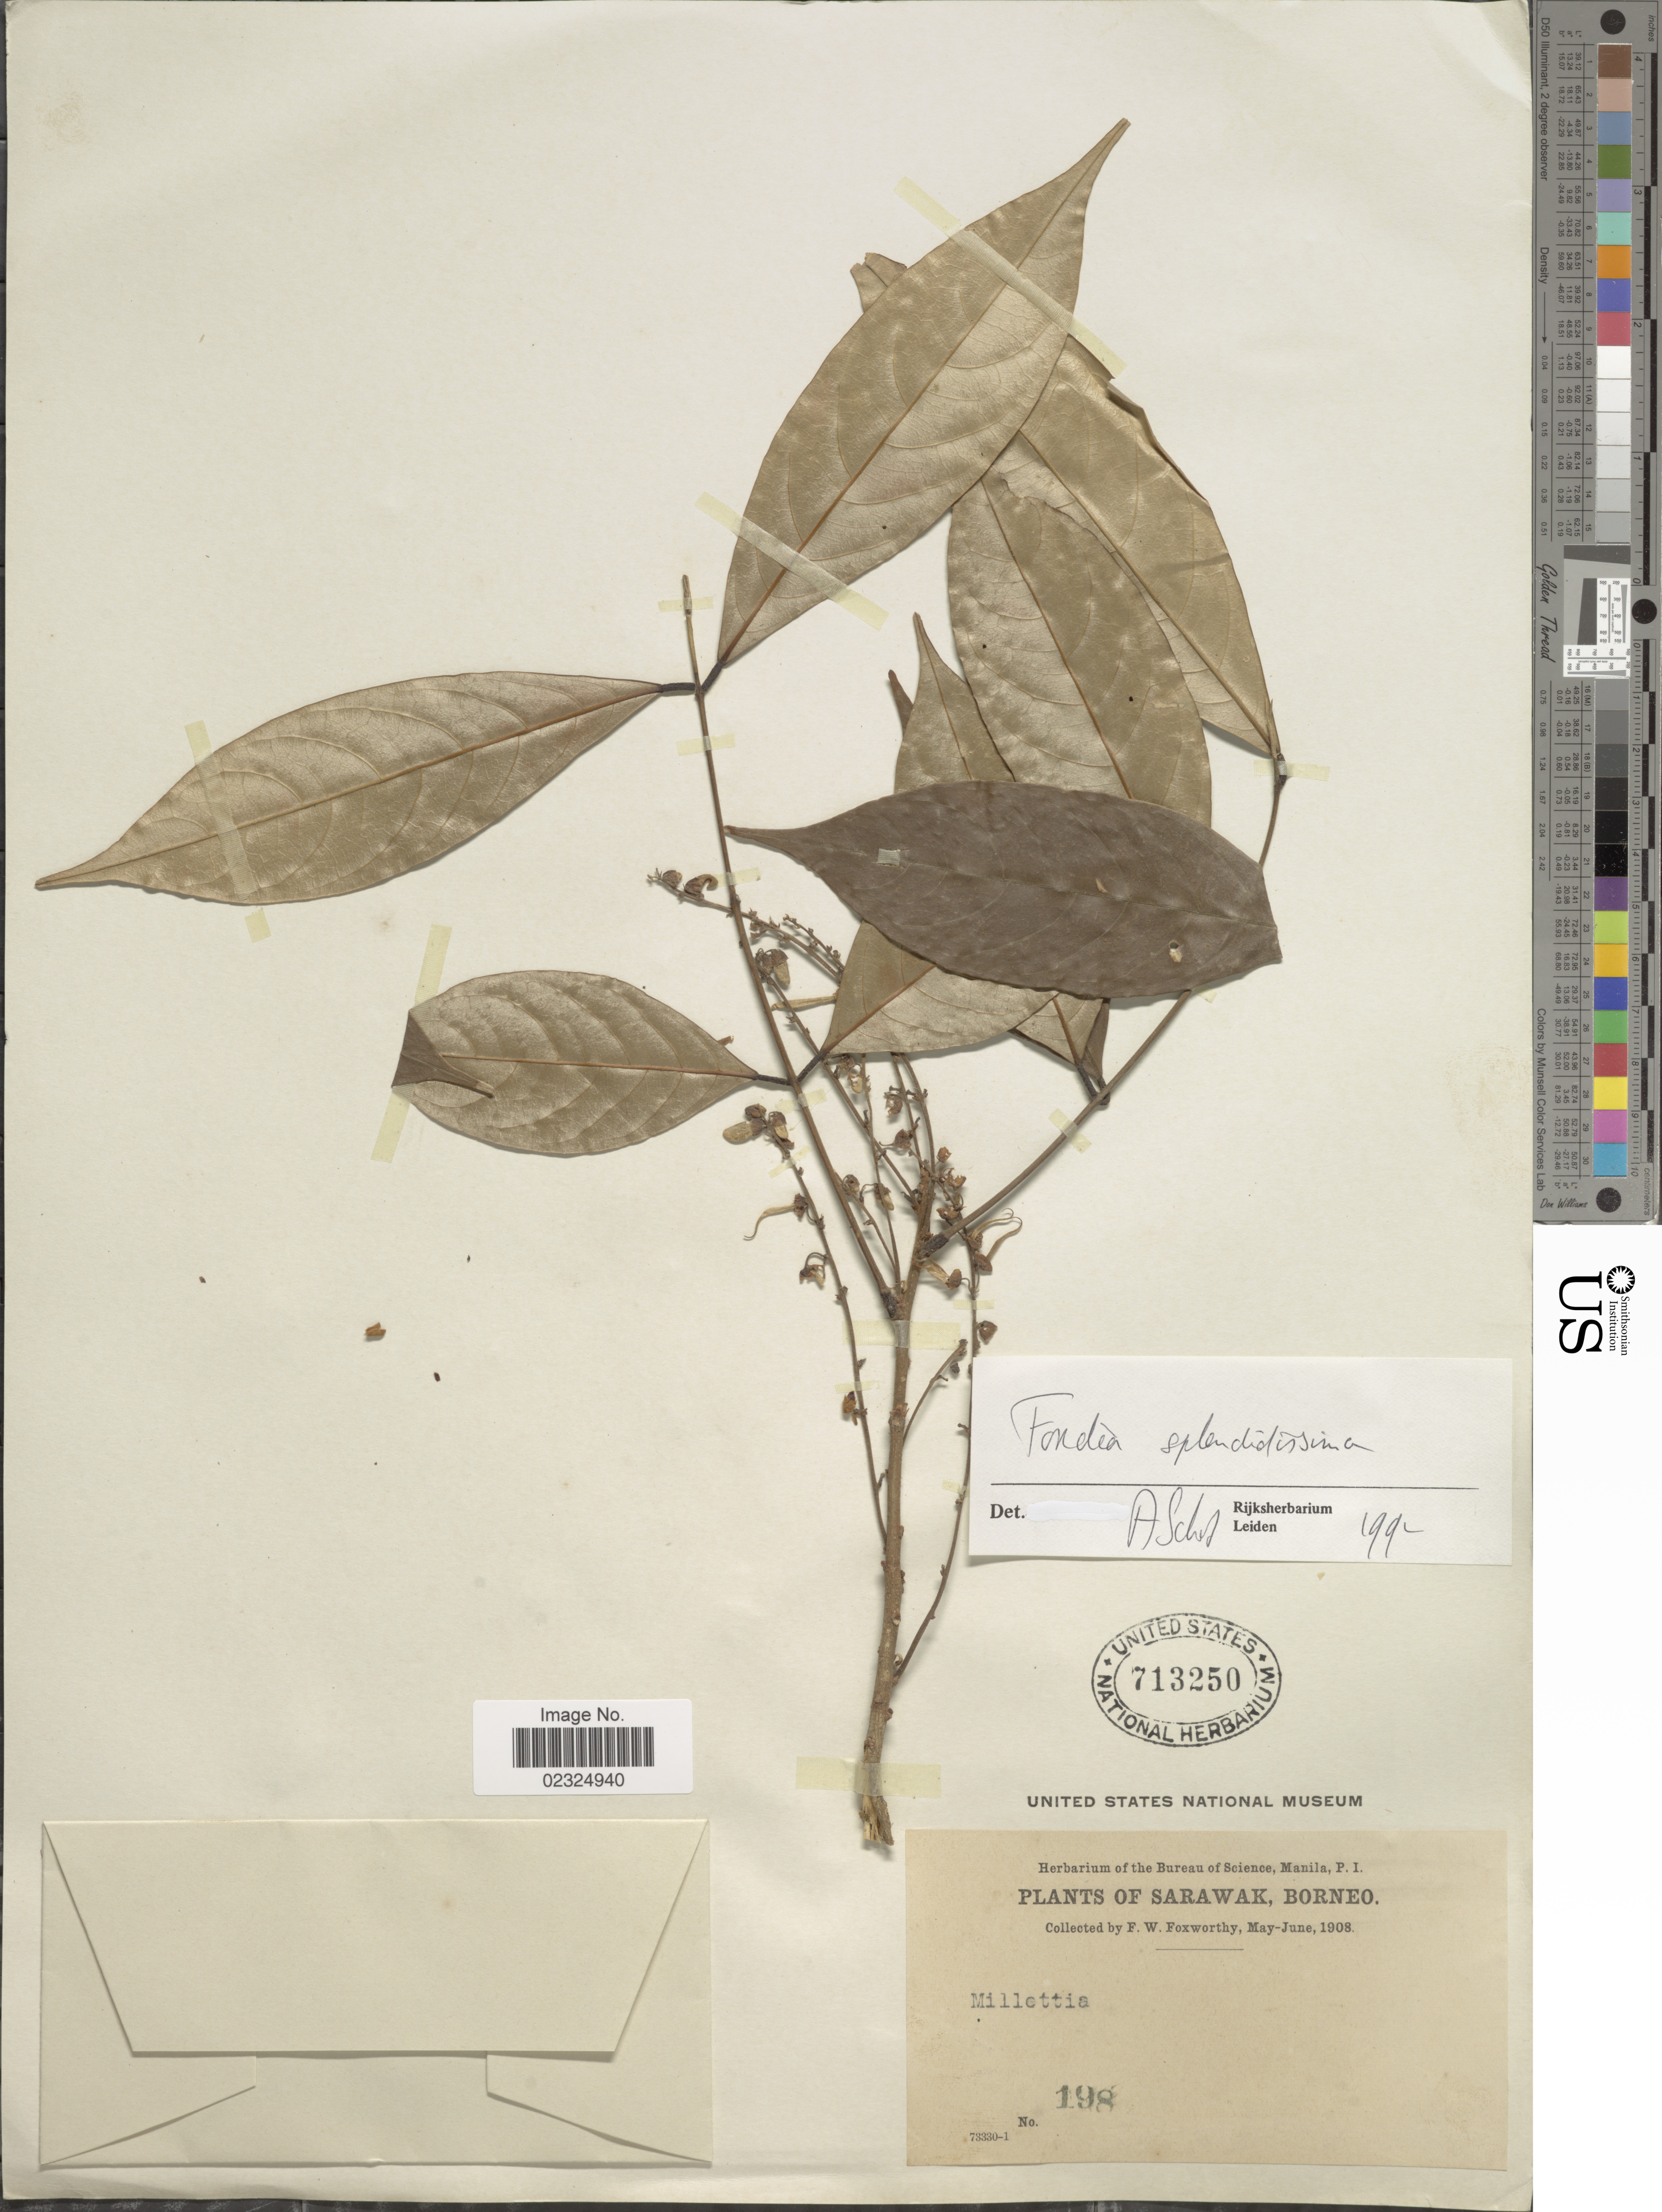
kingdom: Plantae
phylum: Tracheophyta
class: Magnoliopsida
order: Fabales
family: Fabaceae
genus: Fordia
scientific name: Fordia splendidissima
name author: (Blume ex Miq.) Buysen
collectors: F. W. Foxworthy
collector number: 198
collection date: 1908-05/1908-06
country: Malaysia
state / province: Sarawak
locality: Borneo.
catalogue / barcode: US 713250